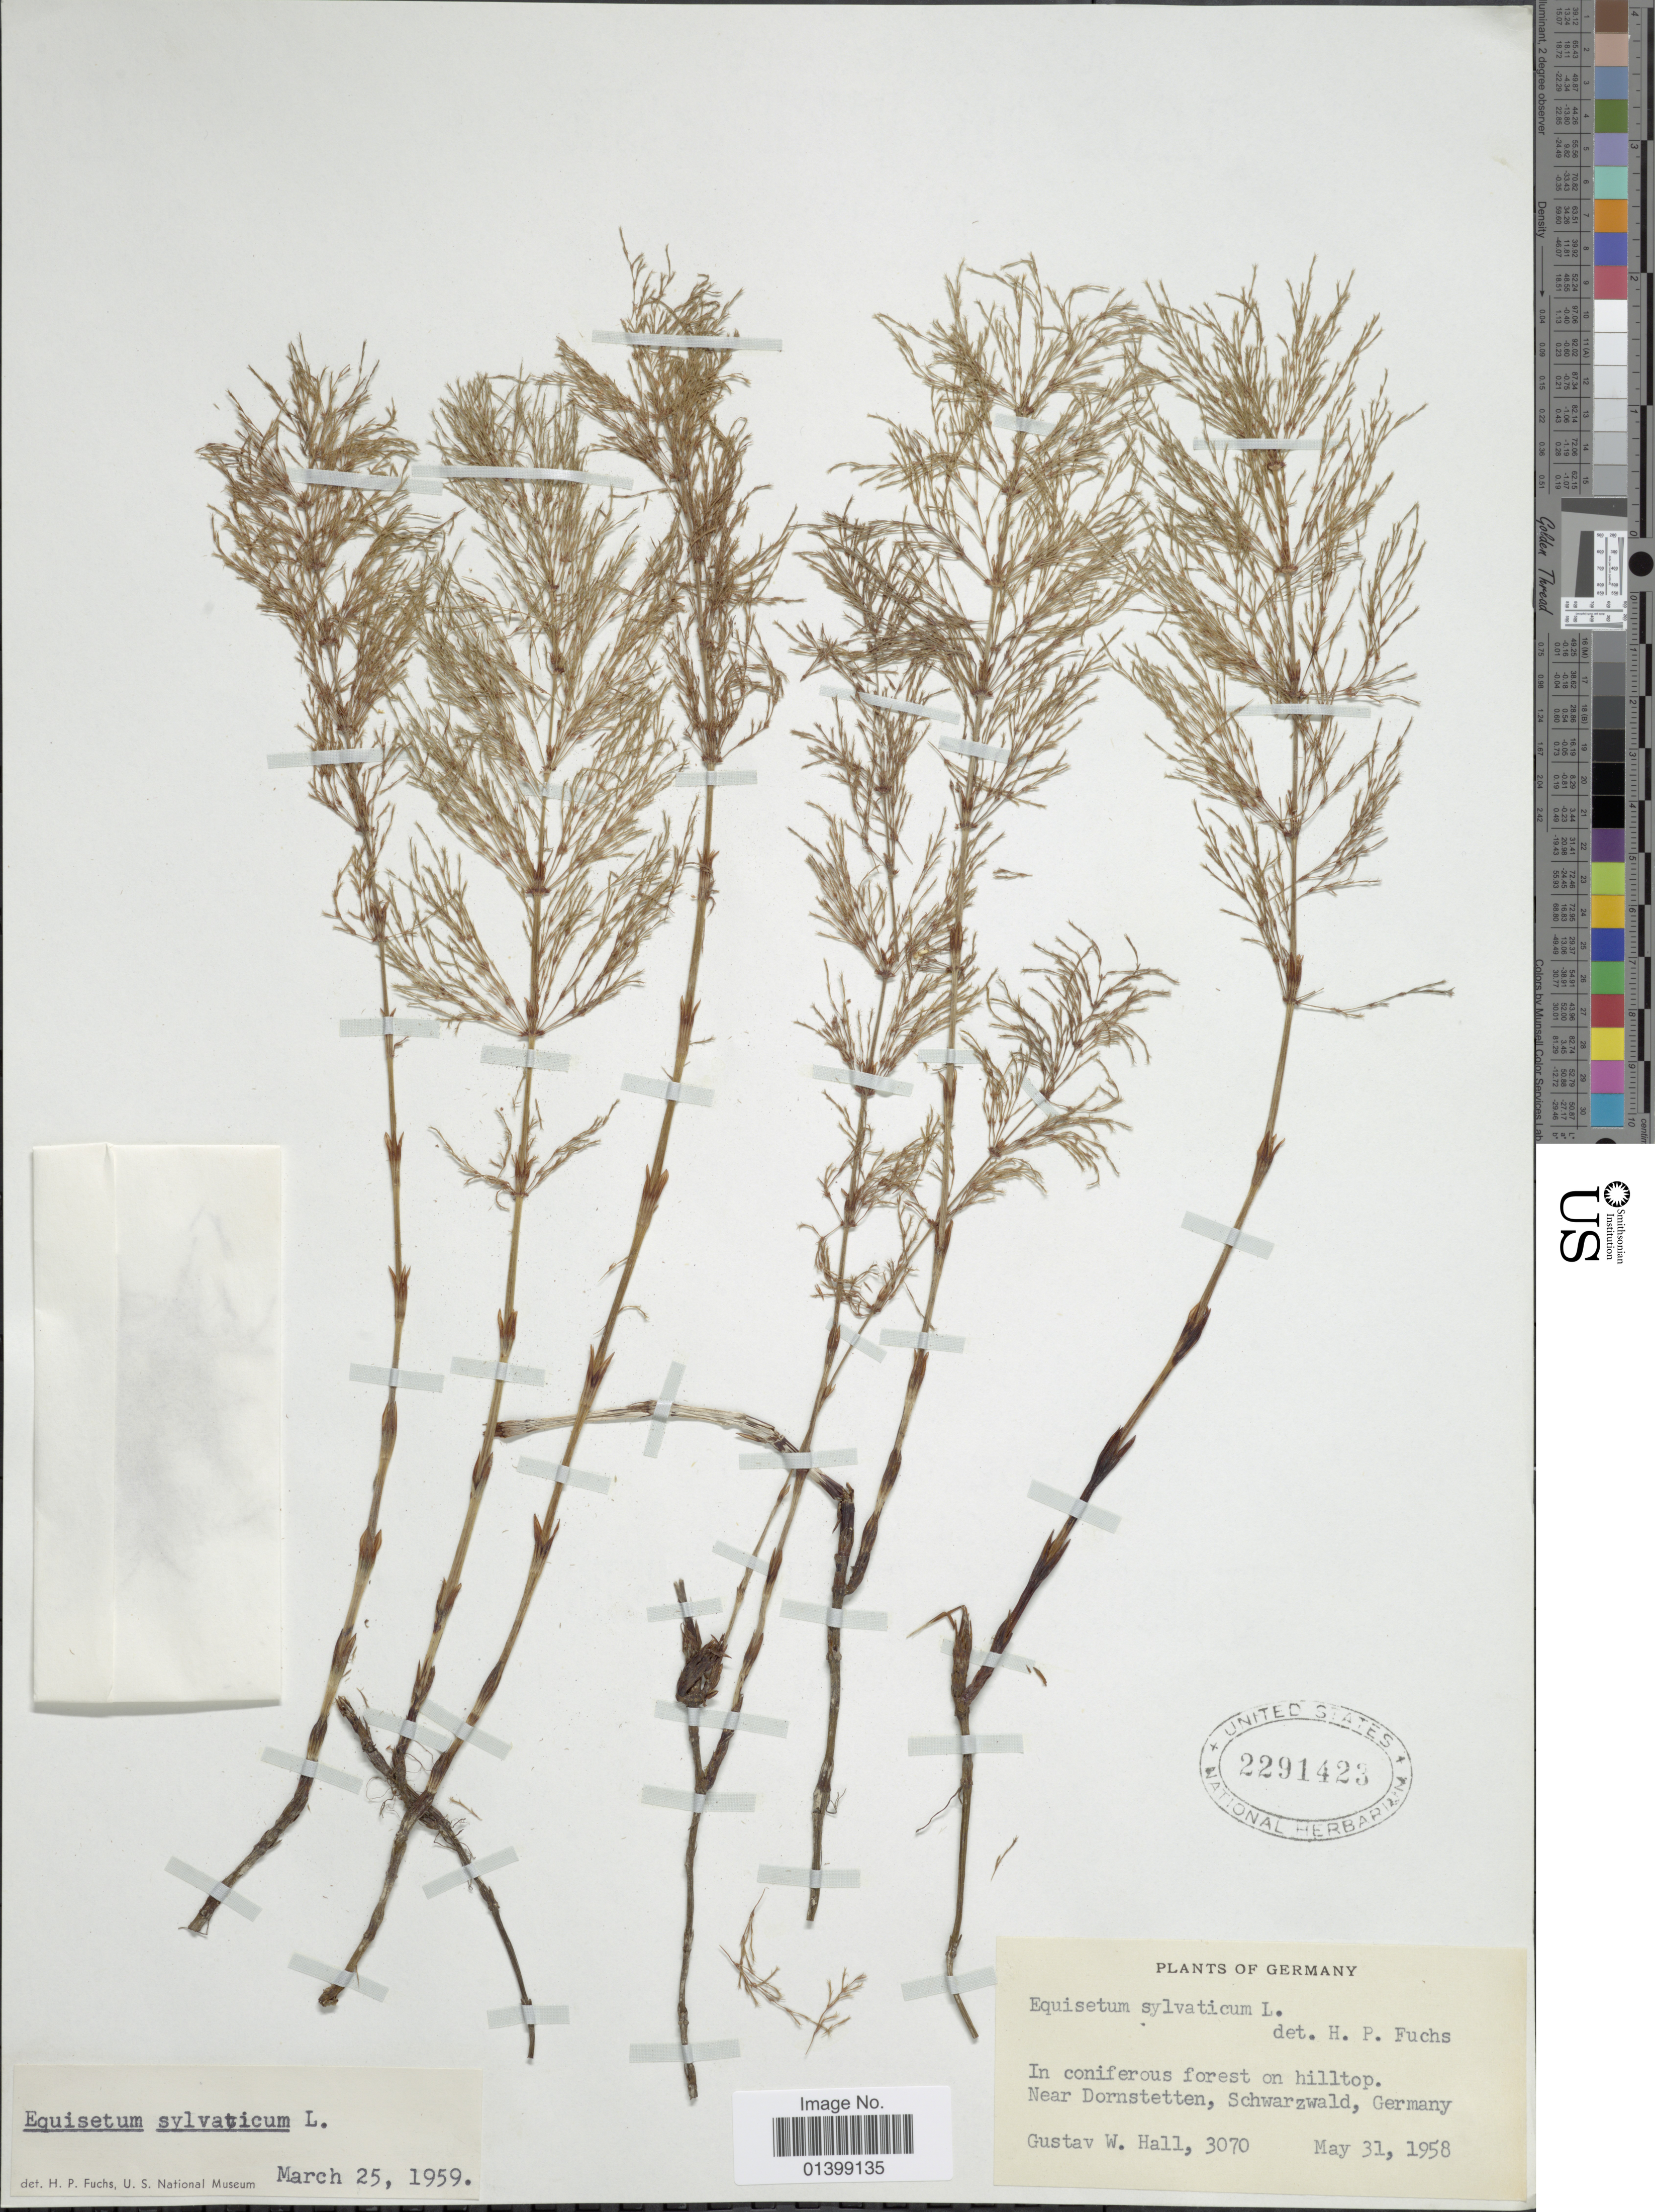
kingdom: Plantae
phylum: Tracheophyta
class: Polypodiopsida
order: Equisetales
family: Equisetaceae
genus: Equisetum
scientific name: Equisetum sylvaticum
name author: L.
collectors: G. Hall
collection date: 1958-05-31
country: Germany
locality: Near Dornstetten,Schwarzwald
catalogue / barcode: US 2291423